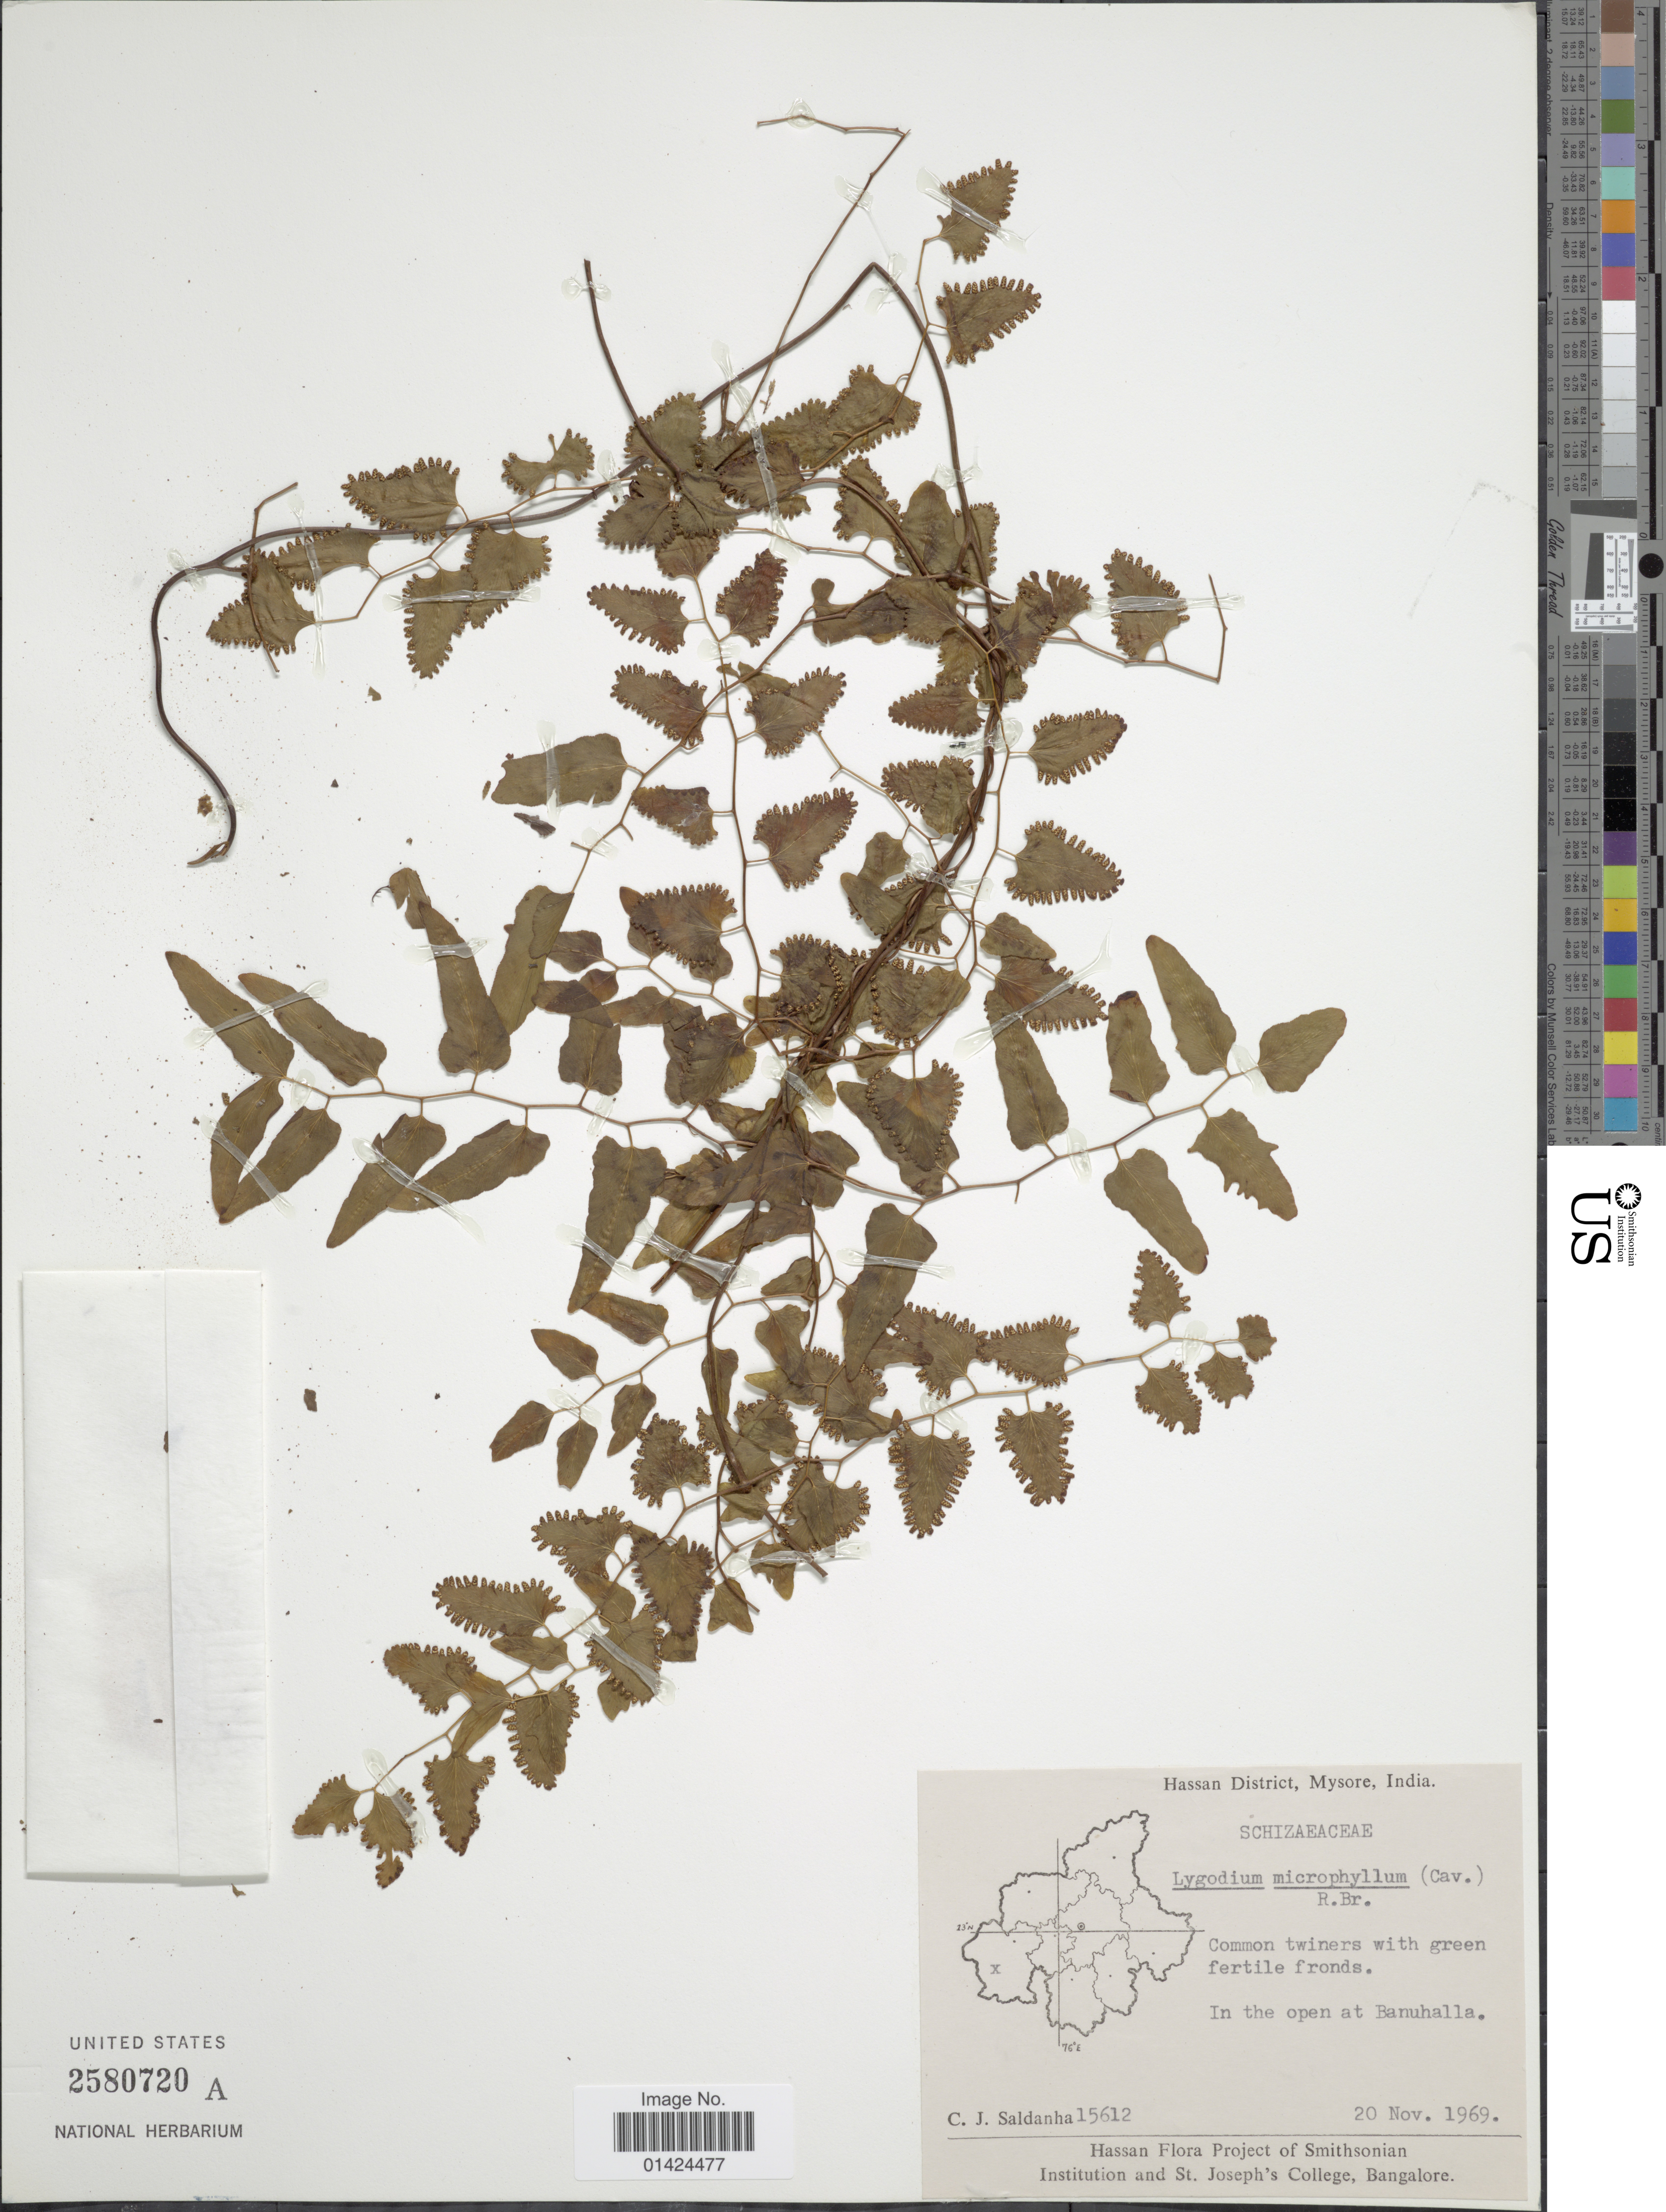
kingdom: Plantae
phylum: Tracheophyta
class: Polypodiopsida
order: Schizaeales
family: Lygodiaceae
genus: Lygodium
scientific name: Lygodium microphyllum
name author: (Cav.) R. Br.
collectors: C. J. Saldanha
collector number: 15612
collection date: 1969-11-20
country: India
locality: Hassan District, Mysore. In the open at Banuhalla.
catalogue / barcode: US 2580720A